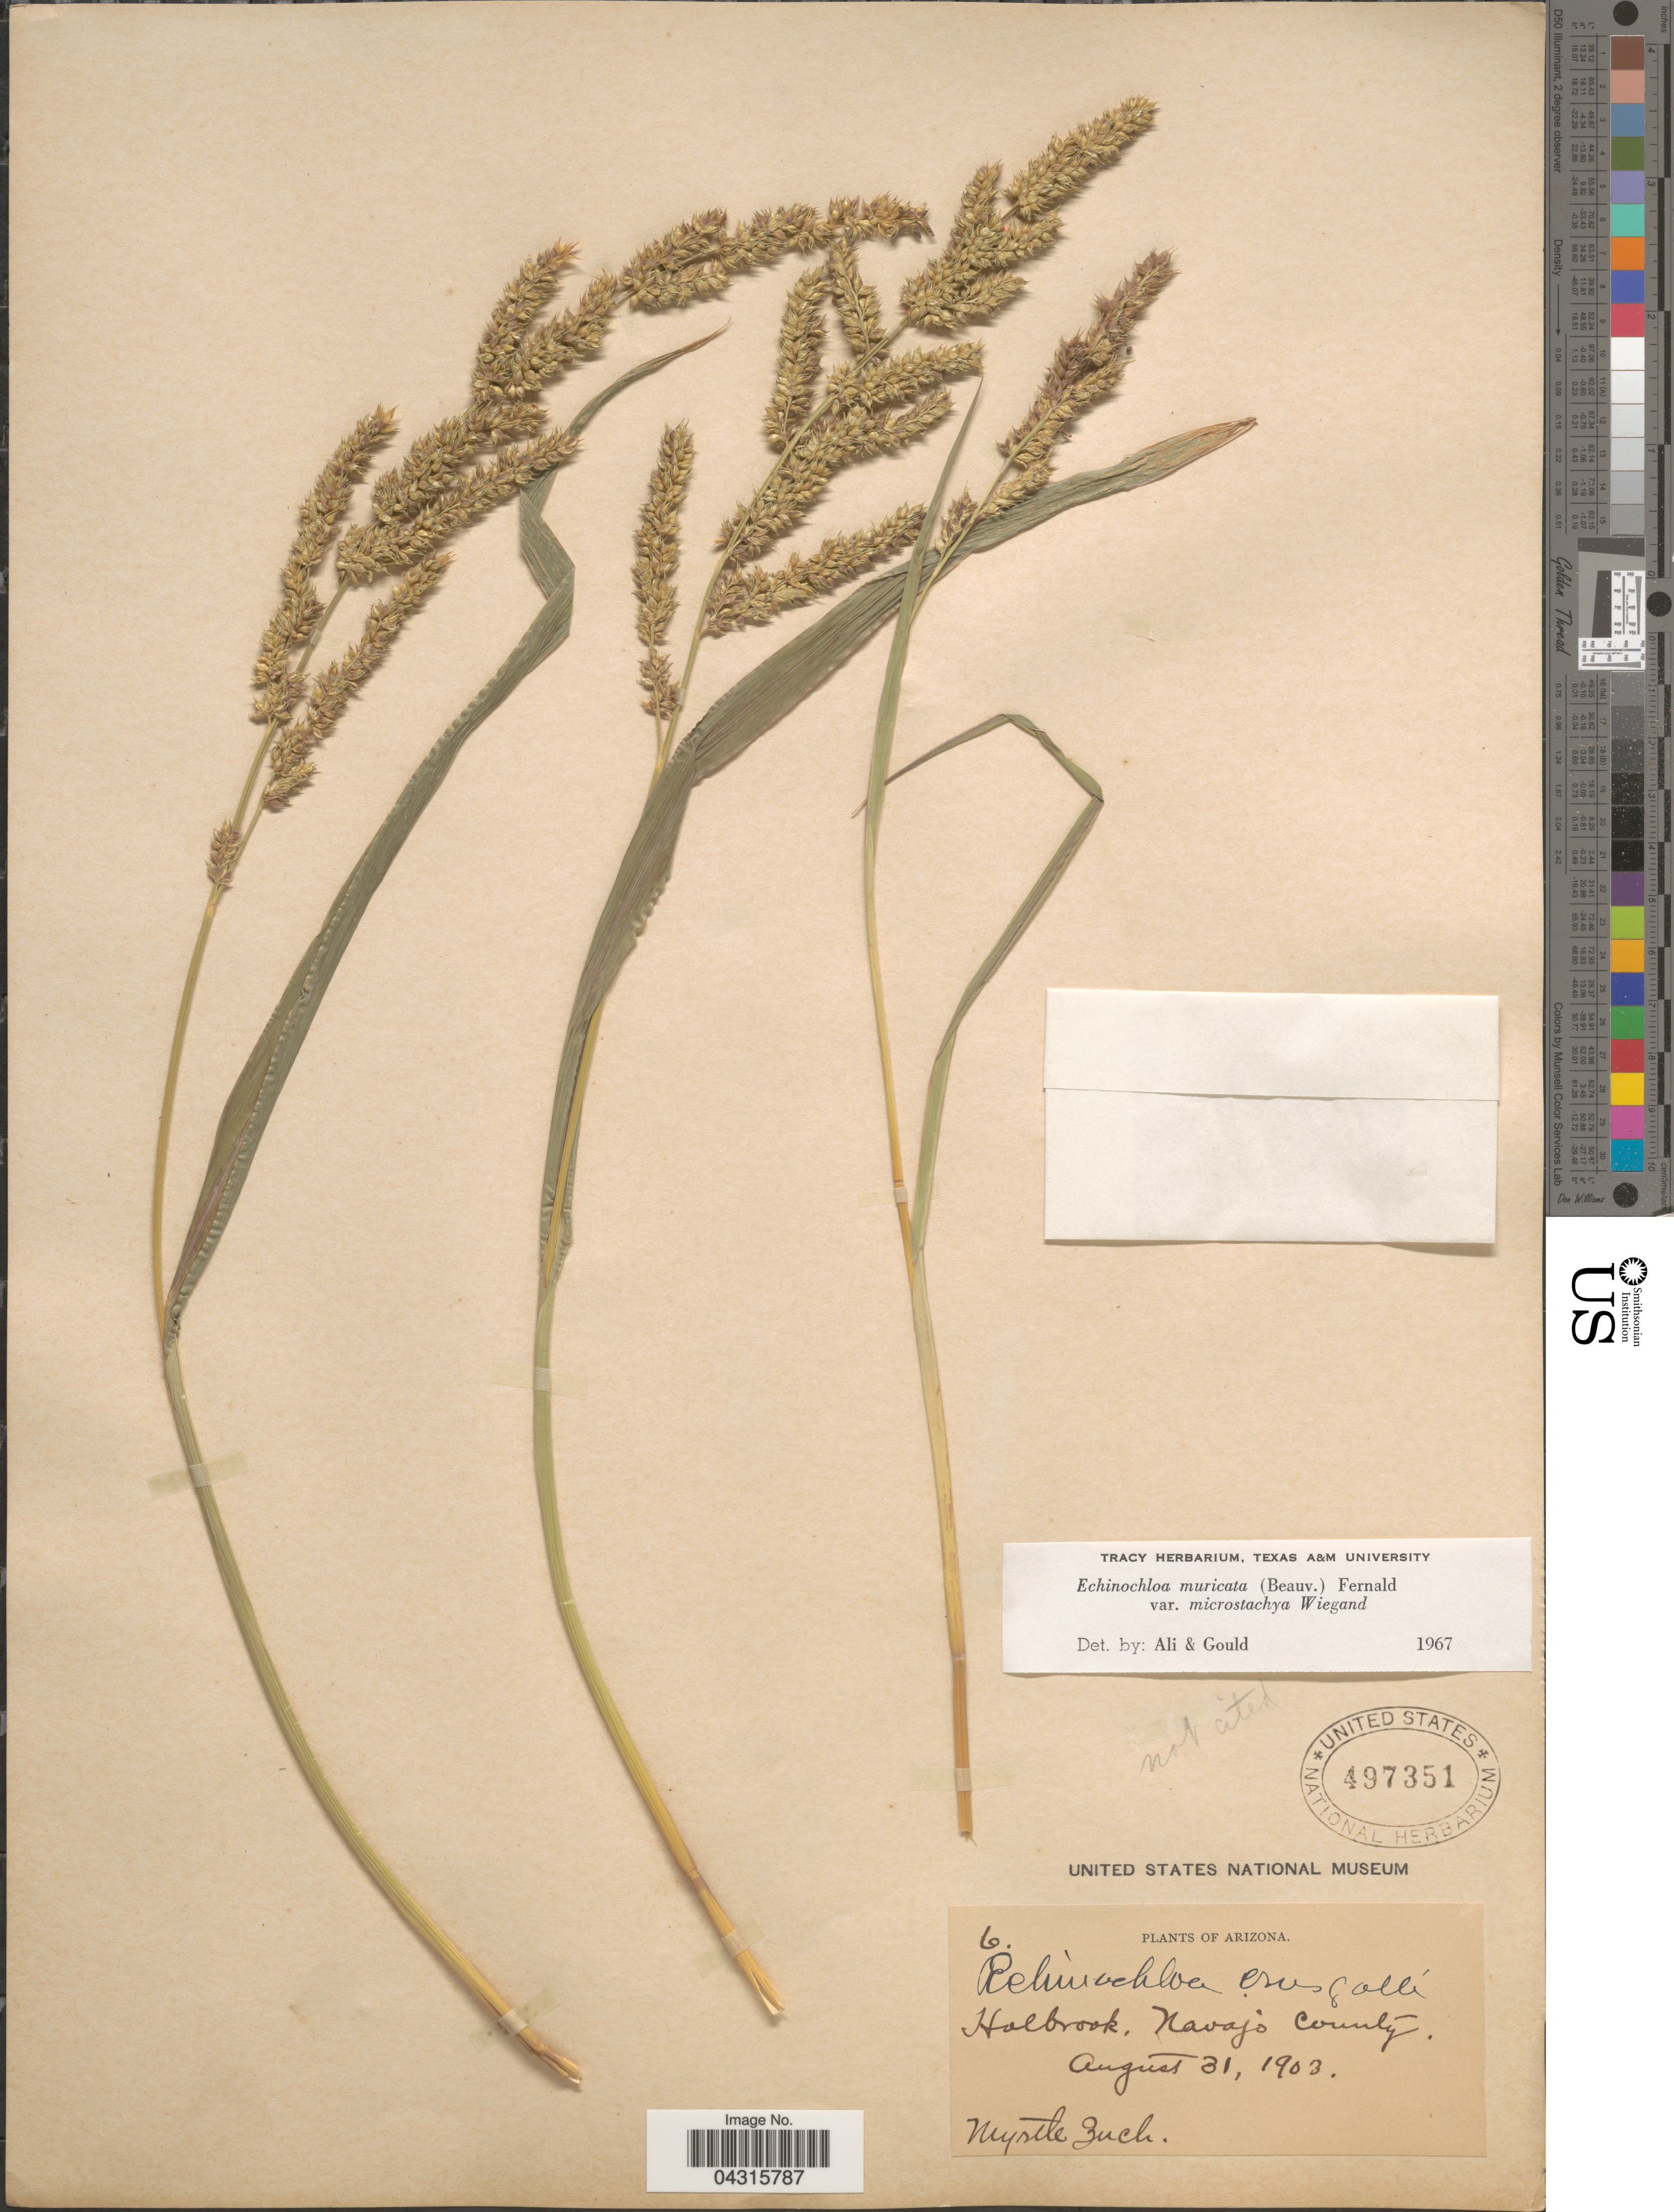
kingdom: Plantae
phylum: Tracheophyta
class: Liliopsida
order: Poales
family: Poaceae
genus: Echinochloa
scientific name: Echinochloa muricata var. microstachya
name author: Wiegand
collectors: M. Zuck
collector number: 6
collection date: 1903-08-31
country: United States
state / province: Arizona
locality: Holbrook, Navajo County.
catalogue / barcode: US 497351